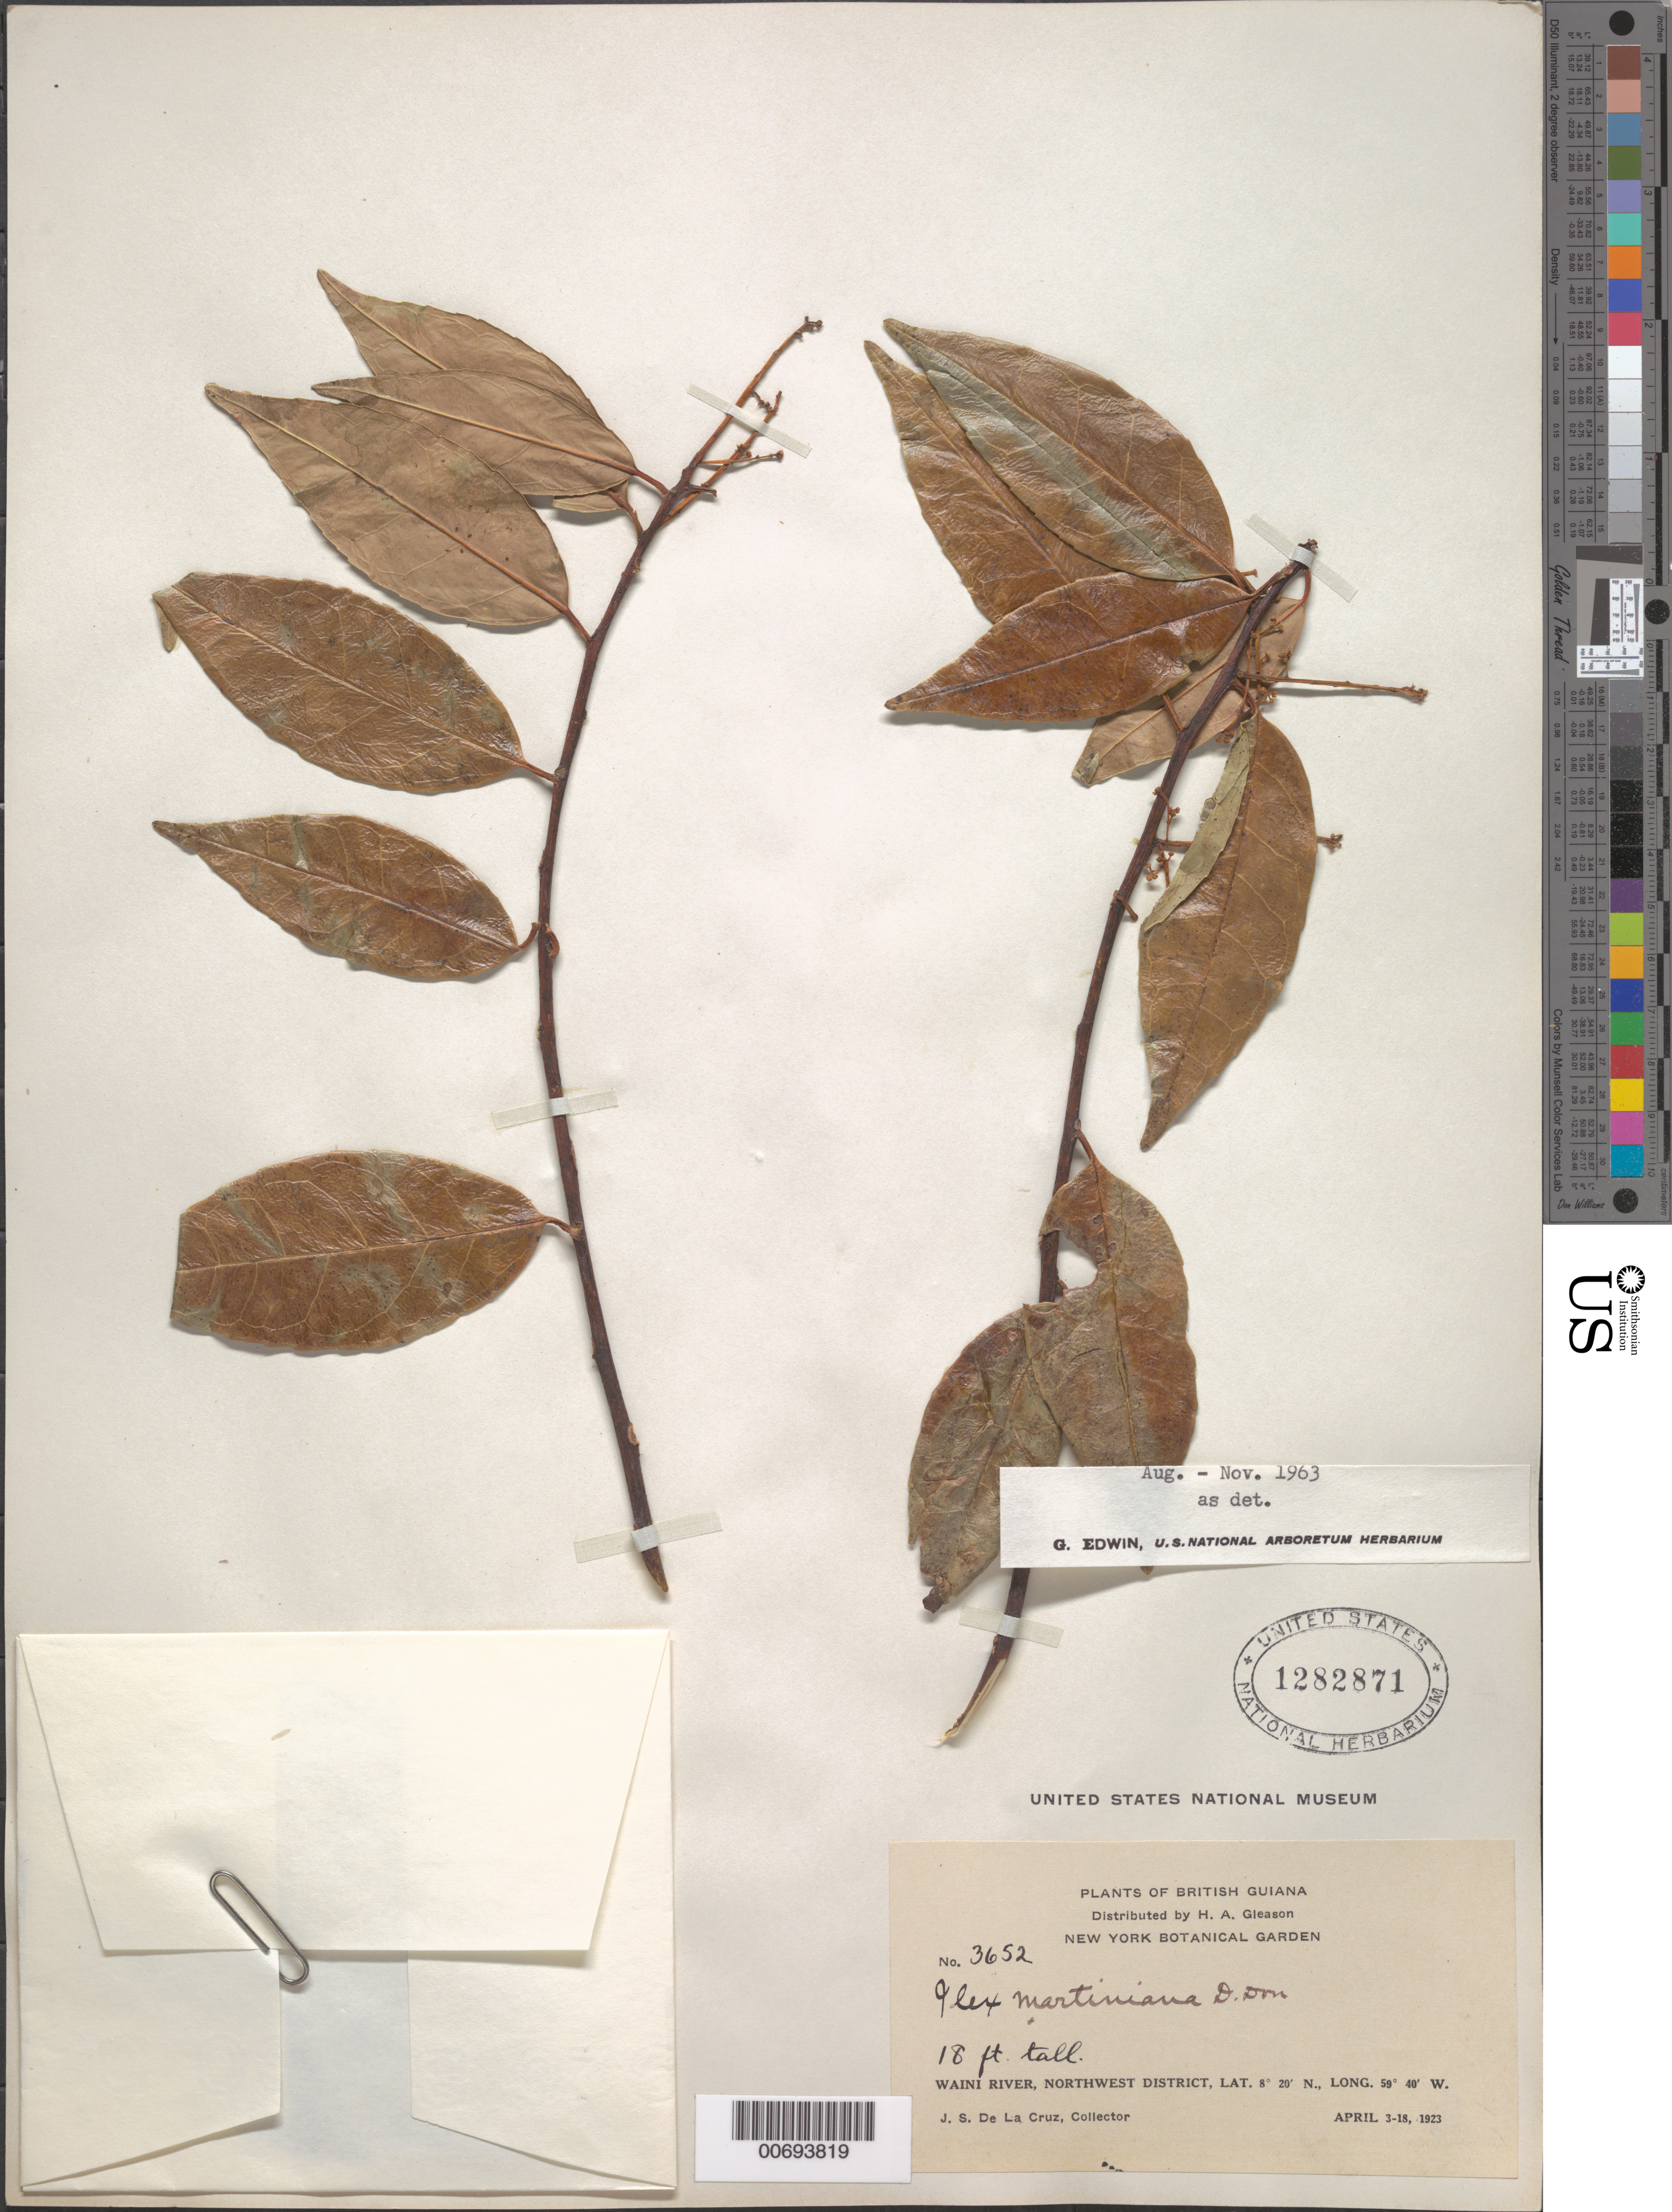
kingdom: Plantae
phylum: Tracheophyta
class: Magnoliopsida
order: Aquifoliales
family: Aquifoliaceae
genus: Ilex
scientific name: Ilex martiniana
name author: D. Don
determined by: Edwin, G.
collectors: J. S. de la Cruz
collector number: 3652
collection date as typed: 3-Apr-23 to 18-Apr-23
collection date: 1923-04-03/1923-04-18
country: Guyana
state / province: Barima-Waini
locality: Waini R., NW District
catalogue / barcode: US 1282871